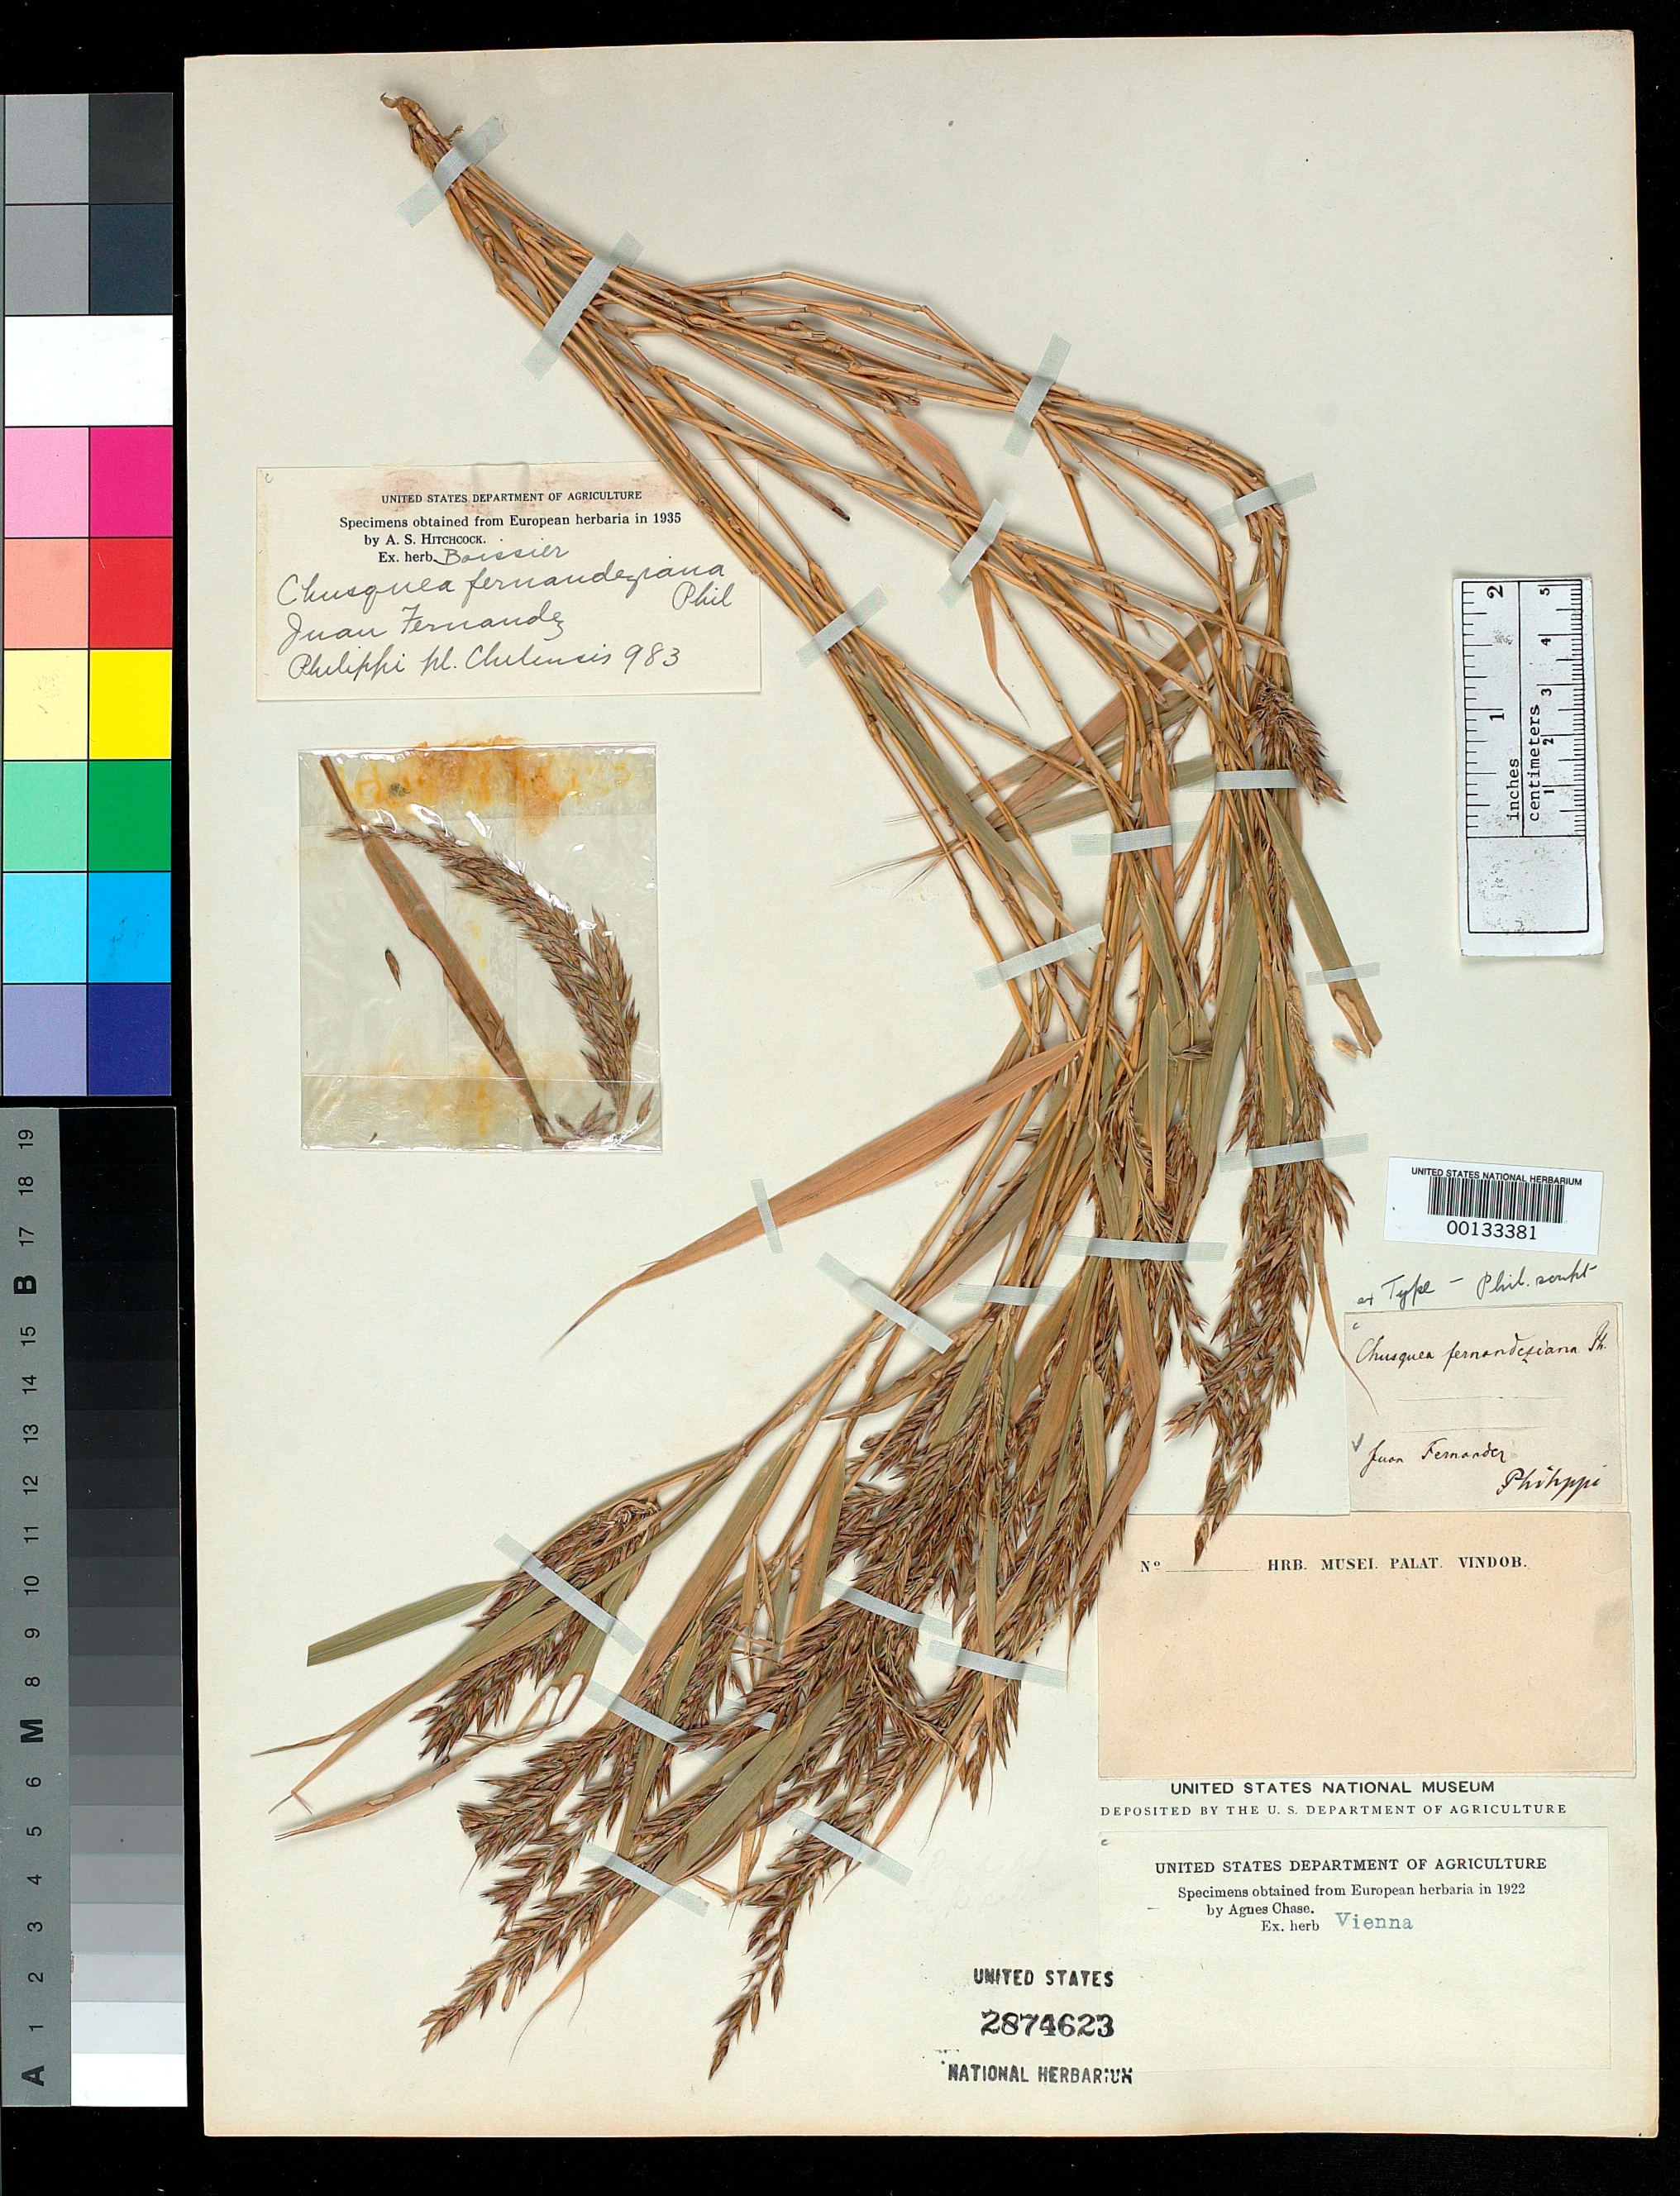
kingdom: Plantae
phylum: Tracheophyta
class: Liliopsida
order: Poales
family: Poaceae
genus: Chusquea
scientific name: Chusquea fernandeziana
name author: Phil.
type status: Type Collection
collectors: R. A. Philippi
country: Chile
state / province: Valparaíso (V)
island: Islas Juan Fernández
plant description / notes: Specimen ex herb. Vienna & fragmentary material of type specimen ex herb. Boissier.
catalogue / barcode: US 2874623